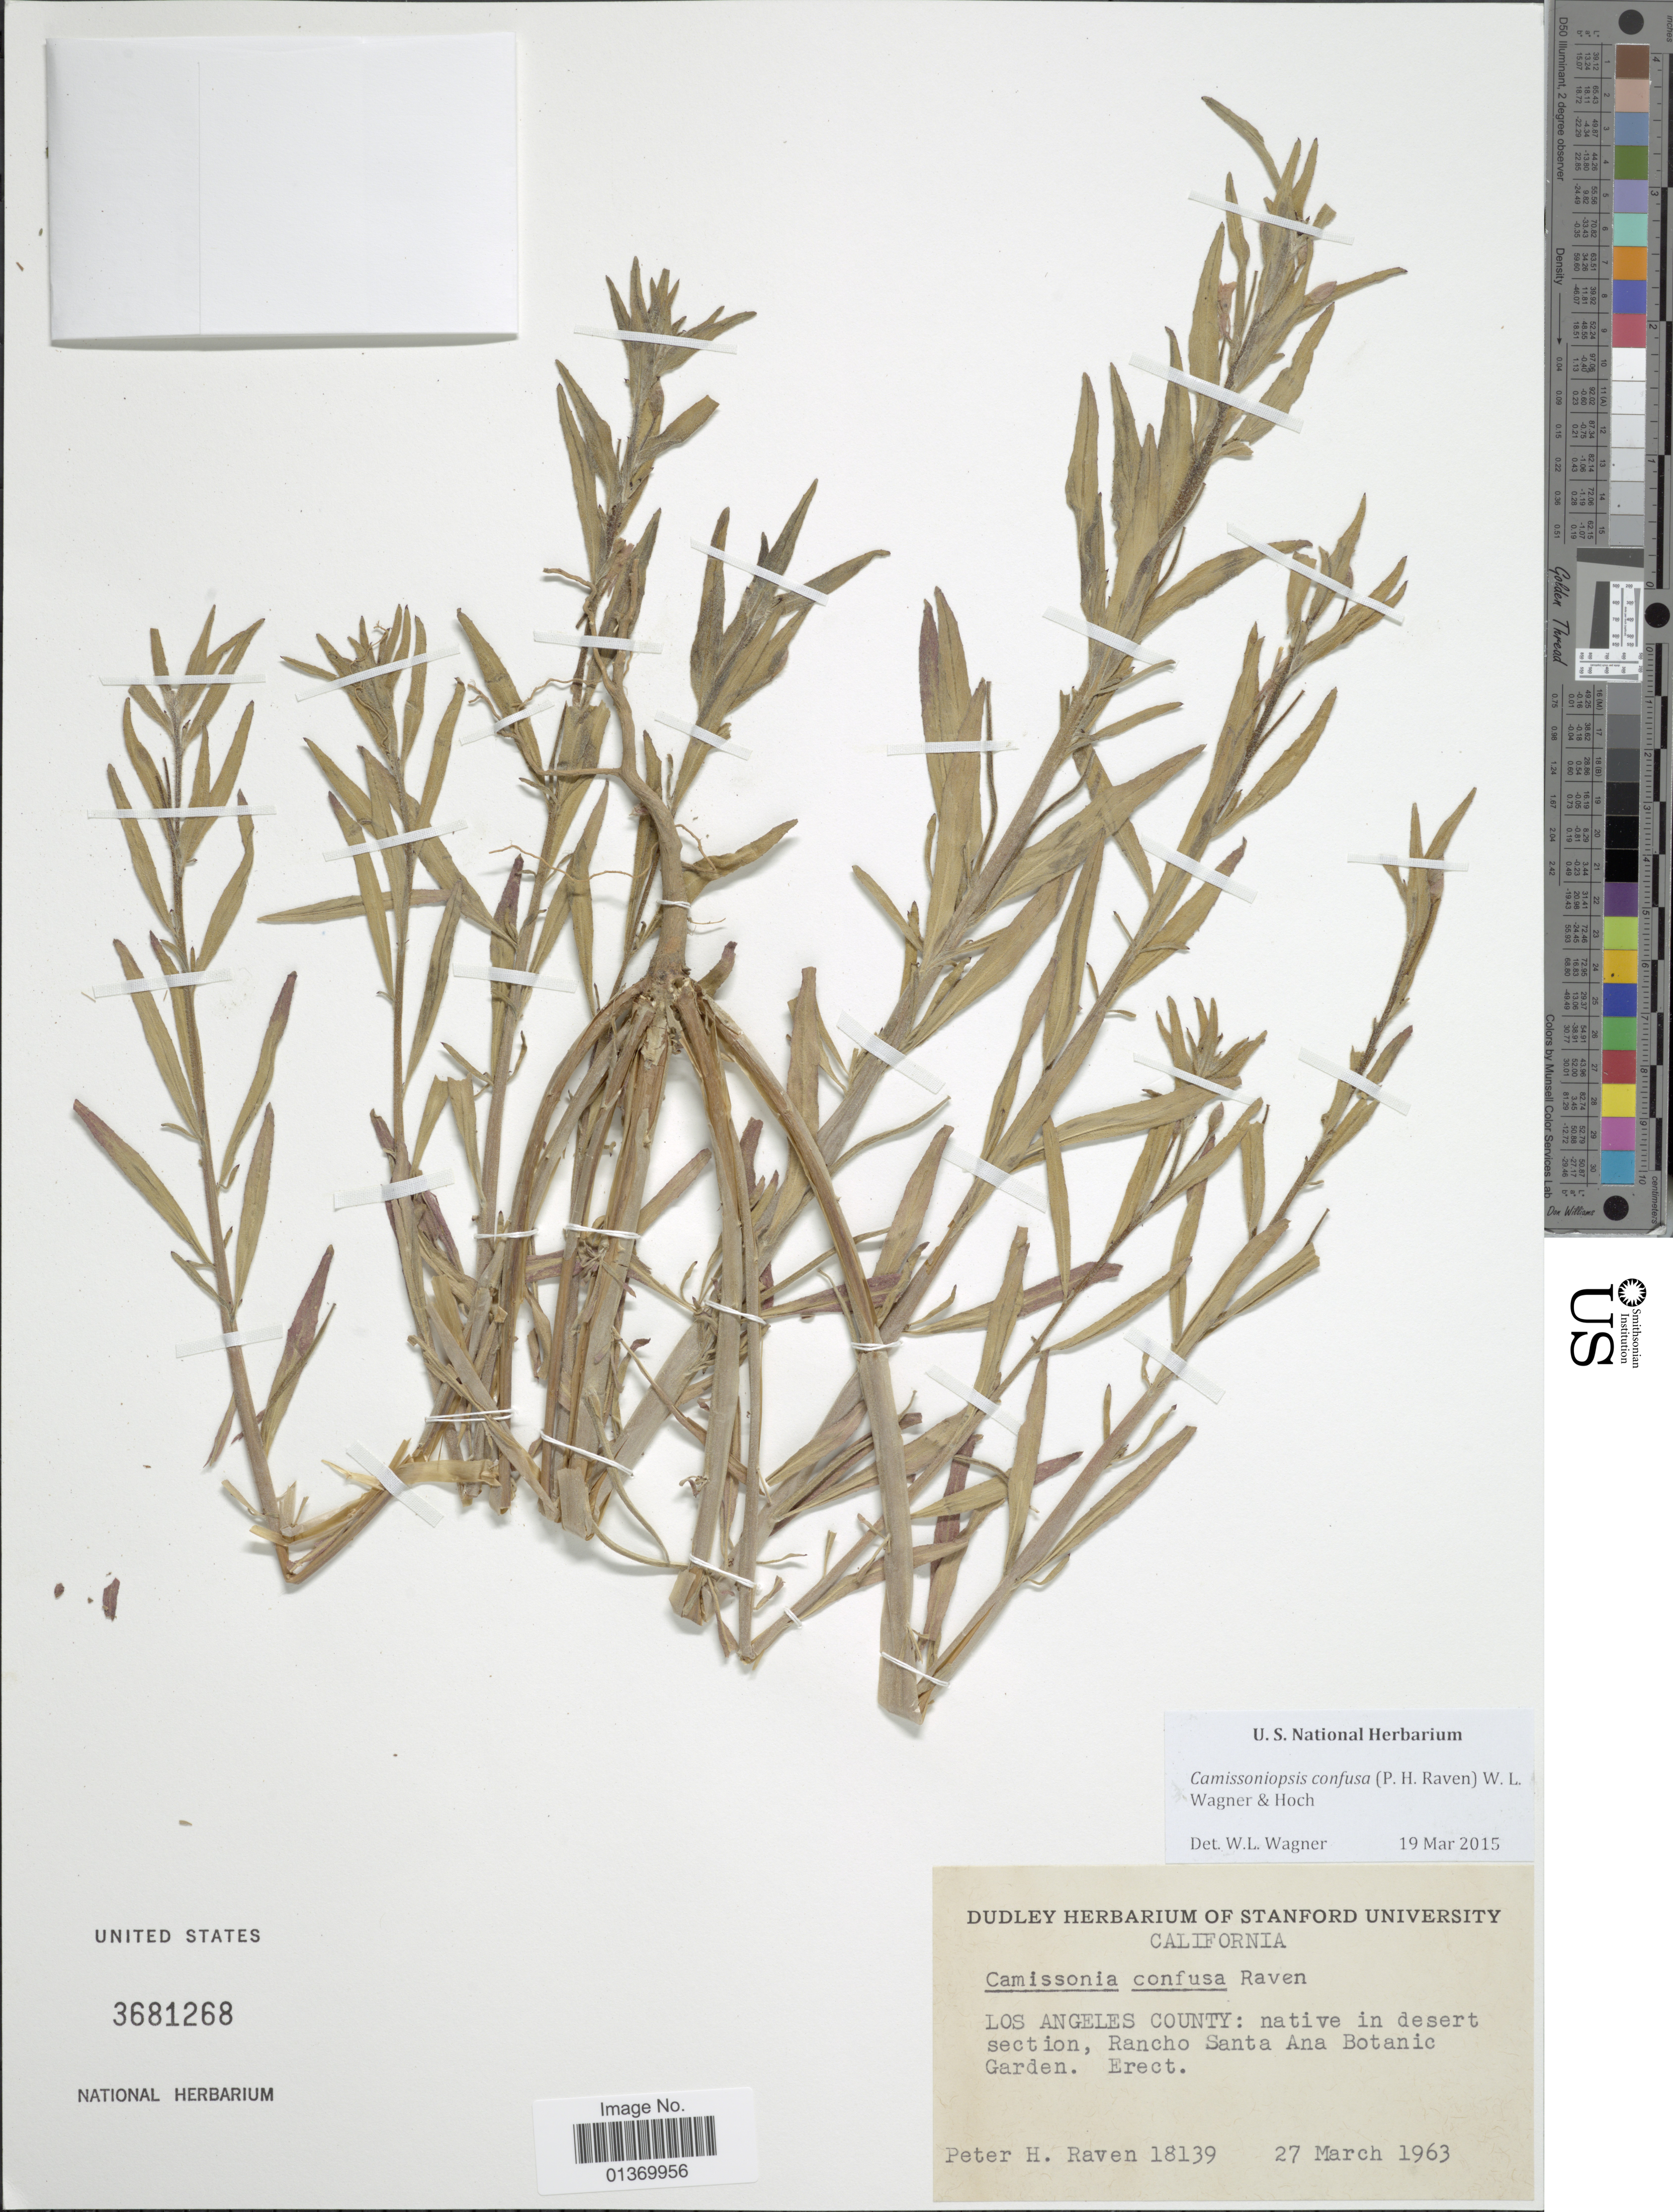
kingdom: Plantae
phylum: Tracheophyta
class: Magnoliopsida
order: Myrtales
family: Onagraceae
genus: Camissoniopsis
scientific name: Camissoniopsis confusa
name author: (P.H. Raven) W.L. Wagner & Hoch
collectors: P. H. Raven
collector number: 18139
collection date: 1963-03-27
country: United States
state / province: California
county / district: Los Angeles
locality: Los Angeles County: native in desert section, Rancho Santa Ana Botanic Garden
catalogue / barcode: US 3681268